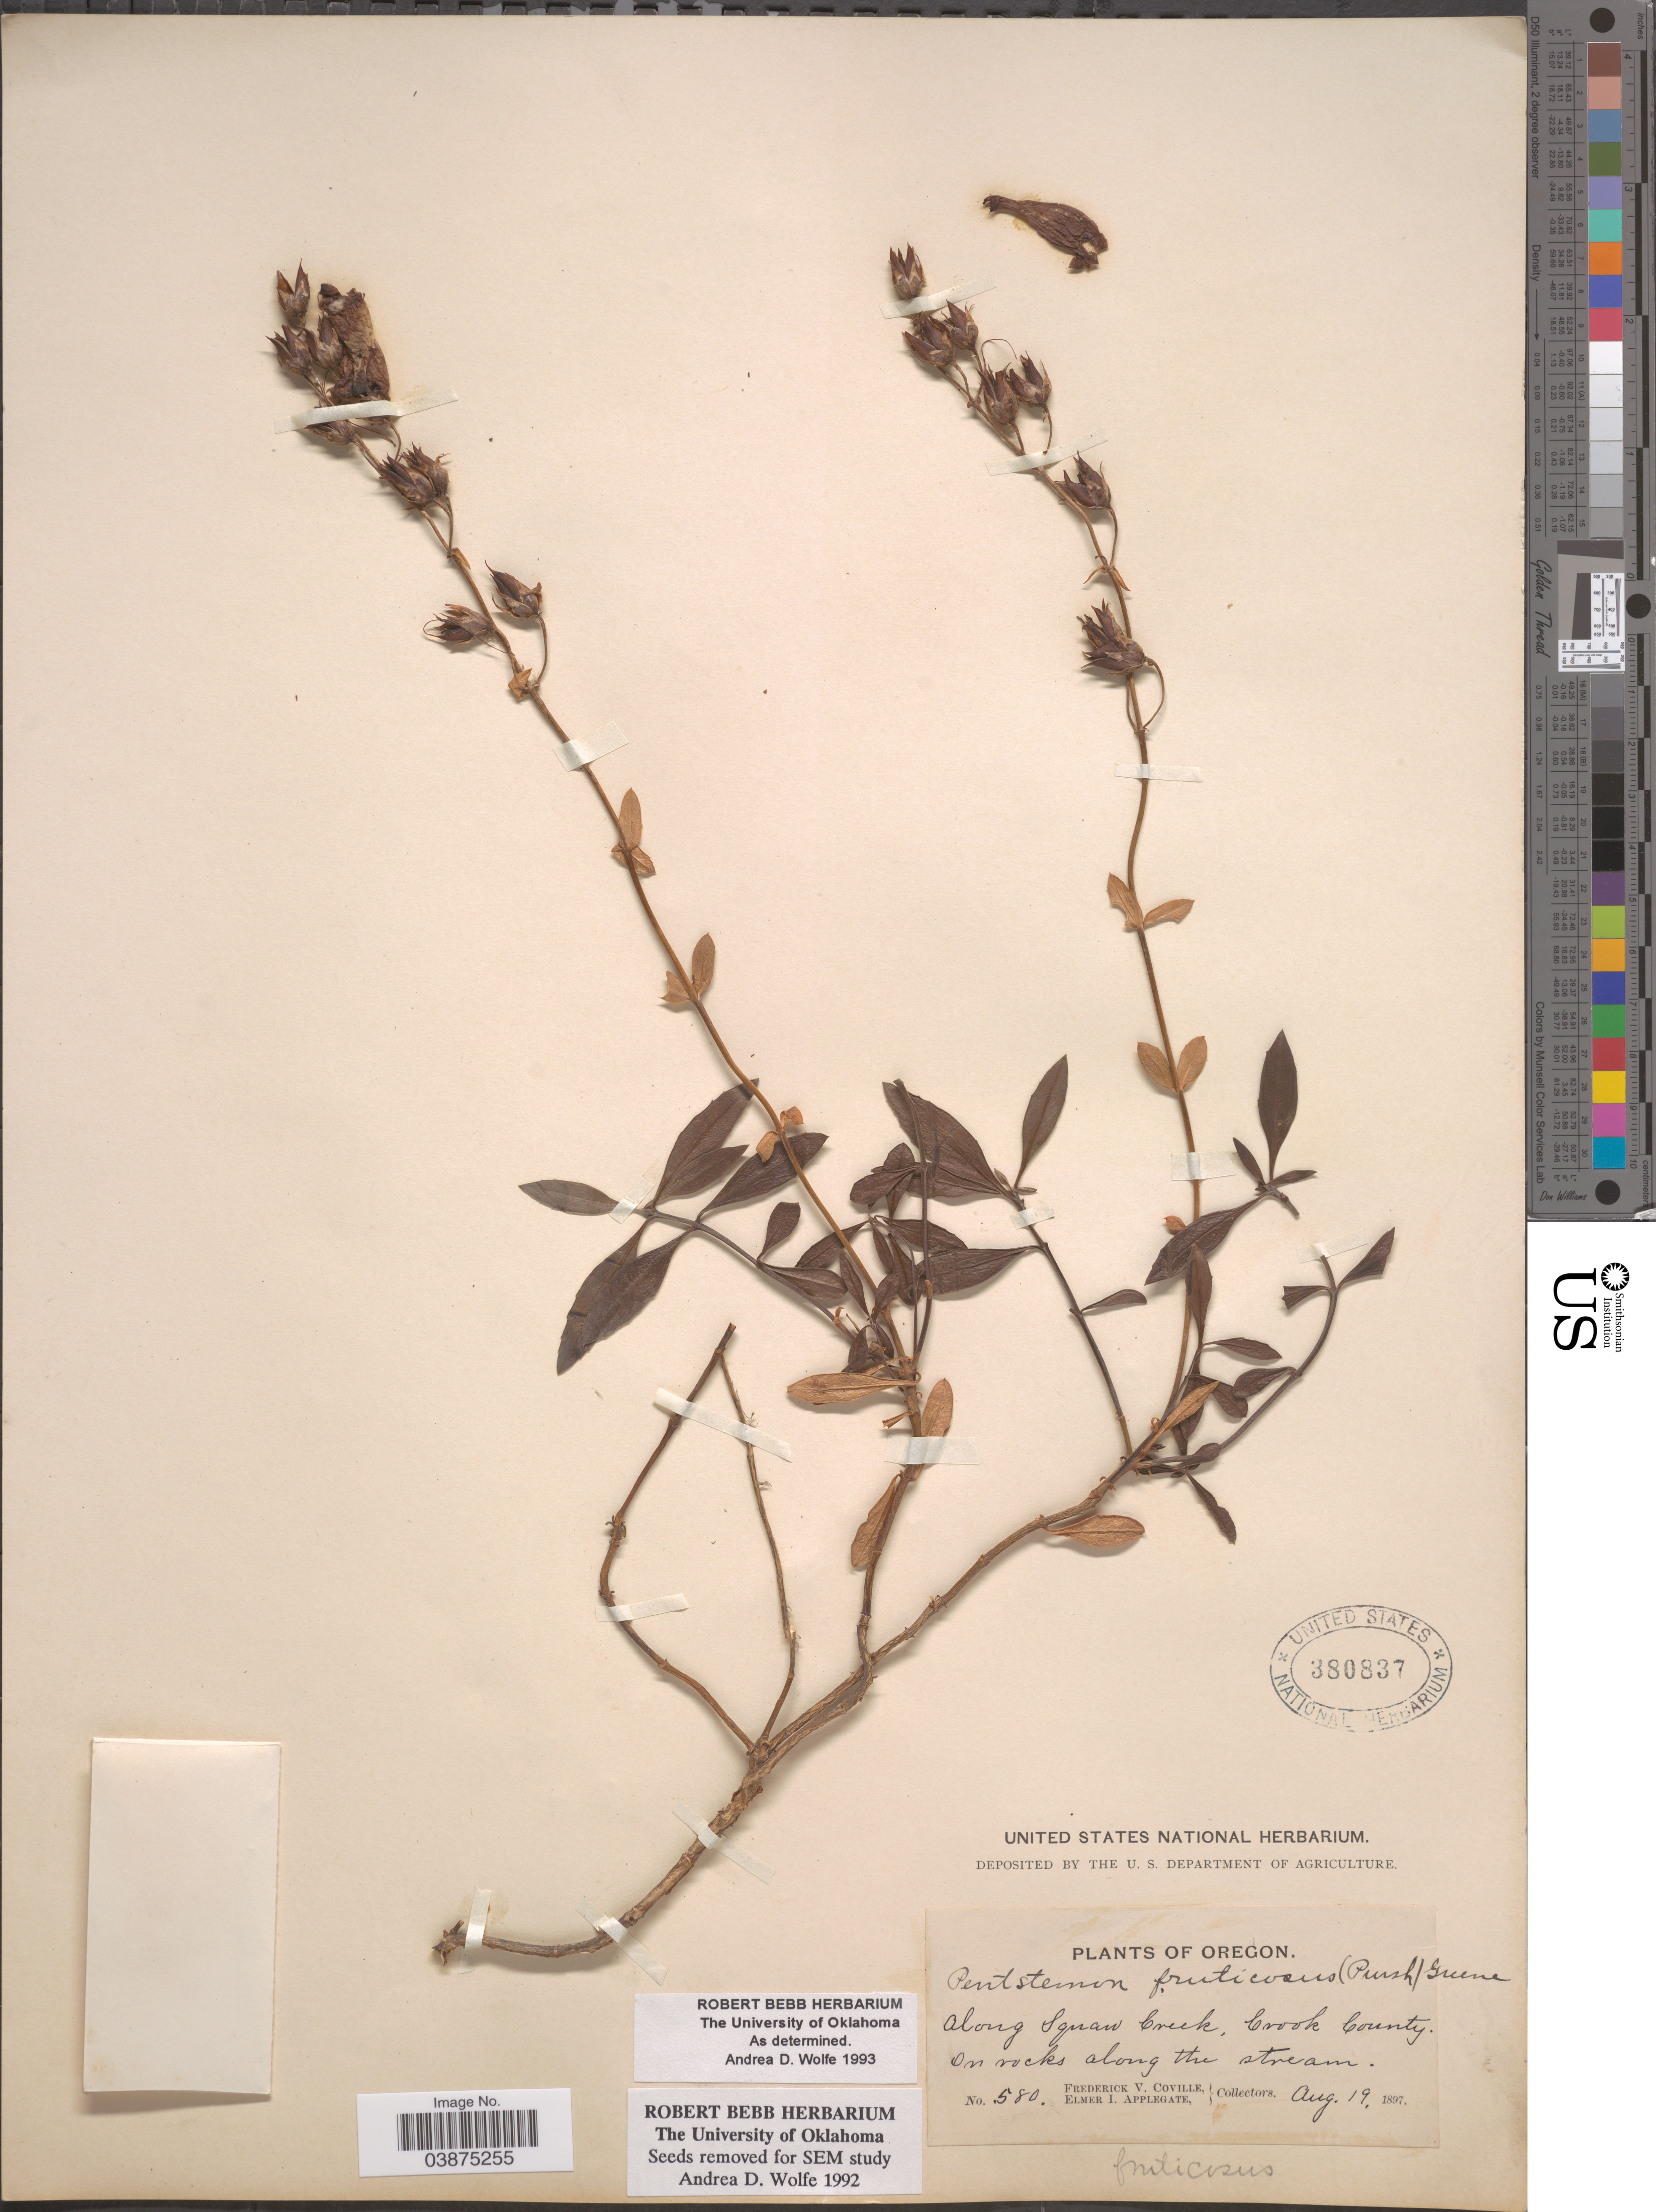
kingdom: Plantae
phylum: Tracheophyta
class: Magnoliopsida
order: Lamiales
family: Plantaginaceae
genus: Penstemon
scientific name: Penstemon fruticosus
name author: (Pursh) Greene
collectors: F. V. Coville & E. I. Applegate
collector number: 580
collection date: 1897-08-19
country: United States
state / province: Oregon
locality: Along Squaw Creek, Crook County.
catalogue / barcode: US 380837